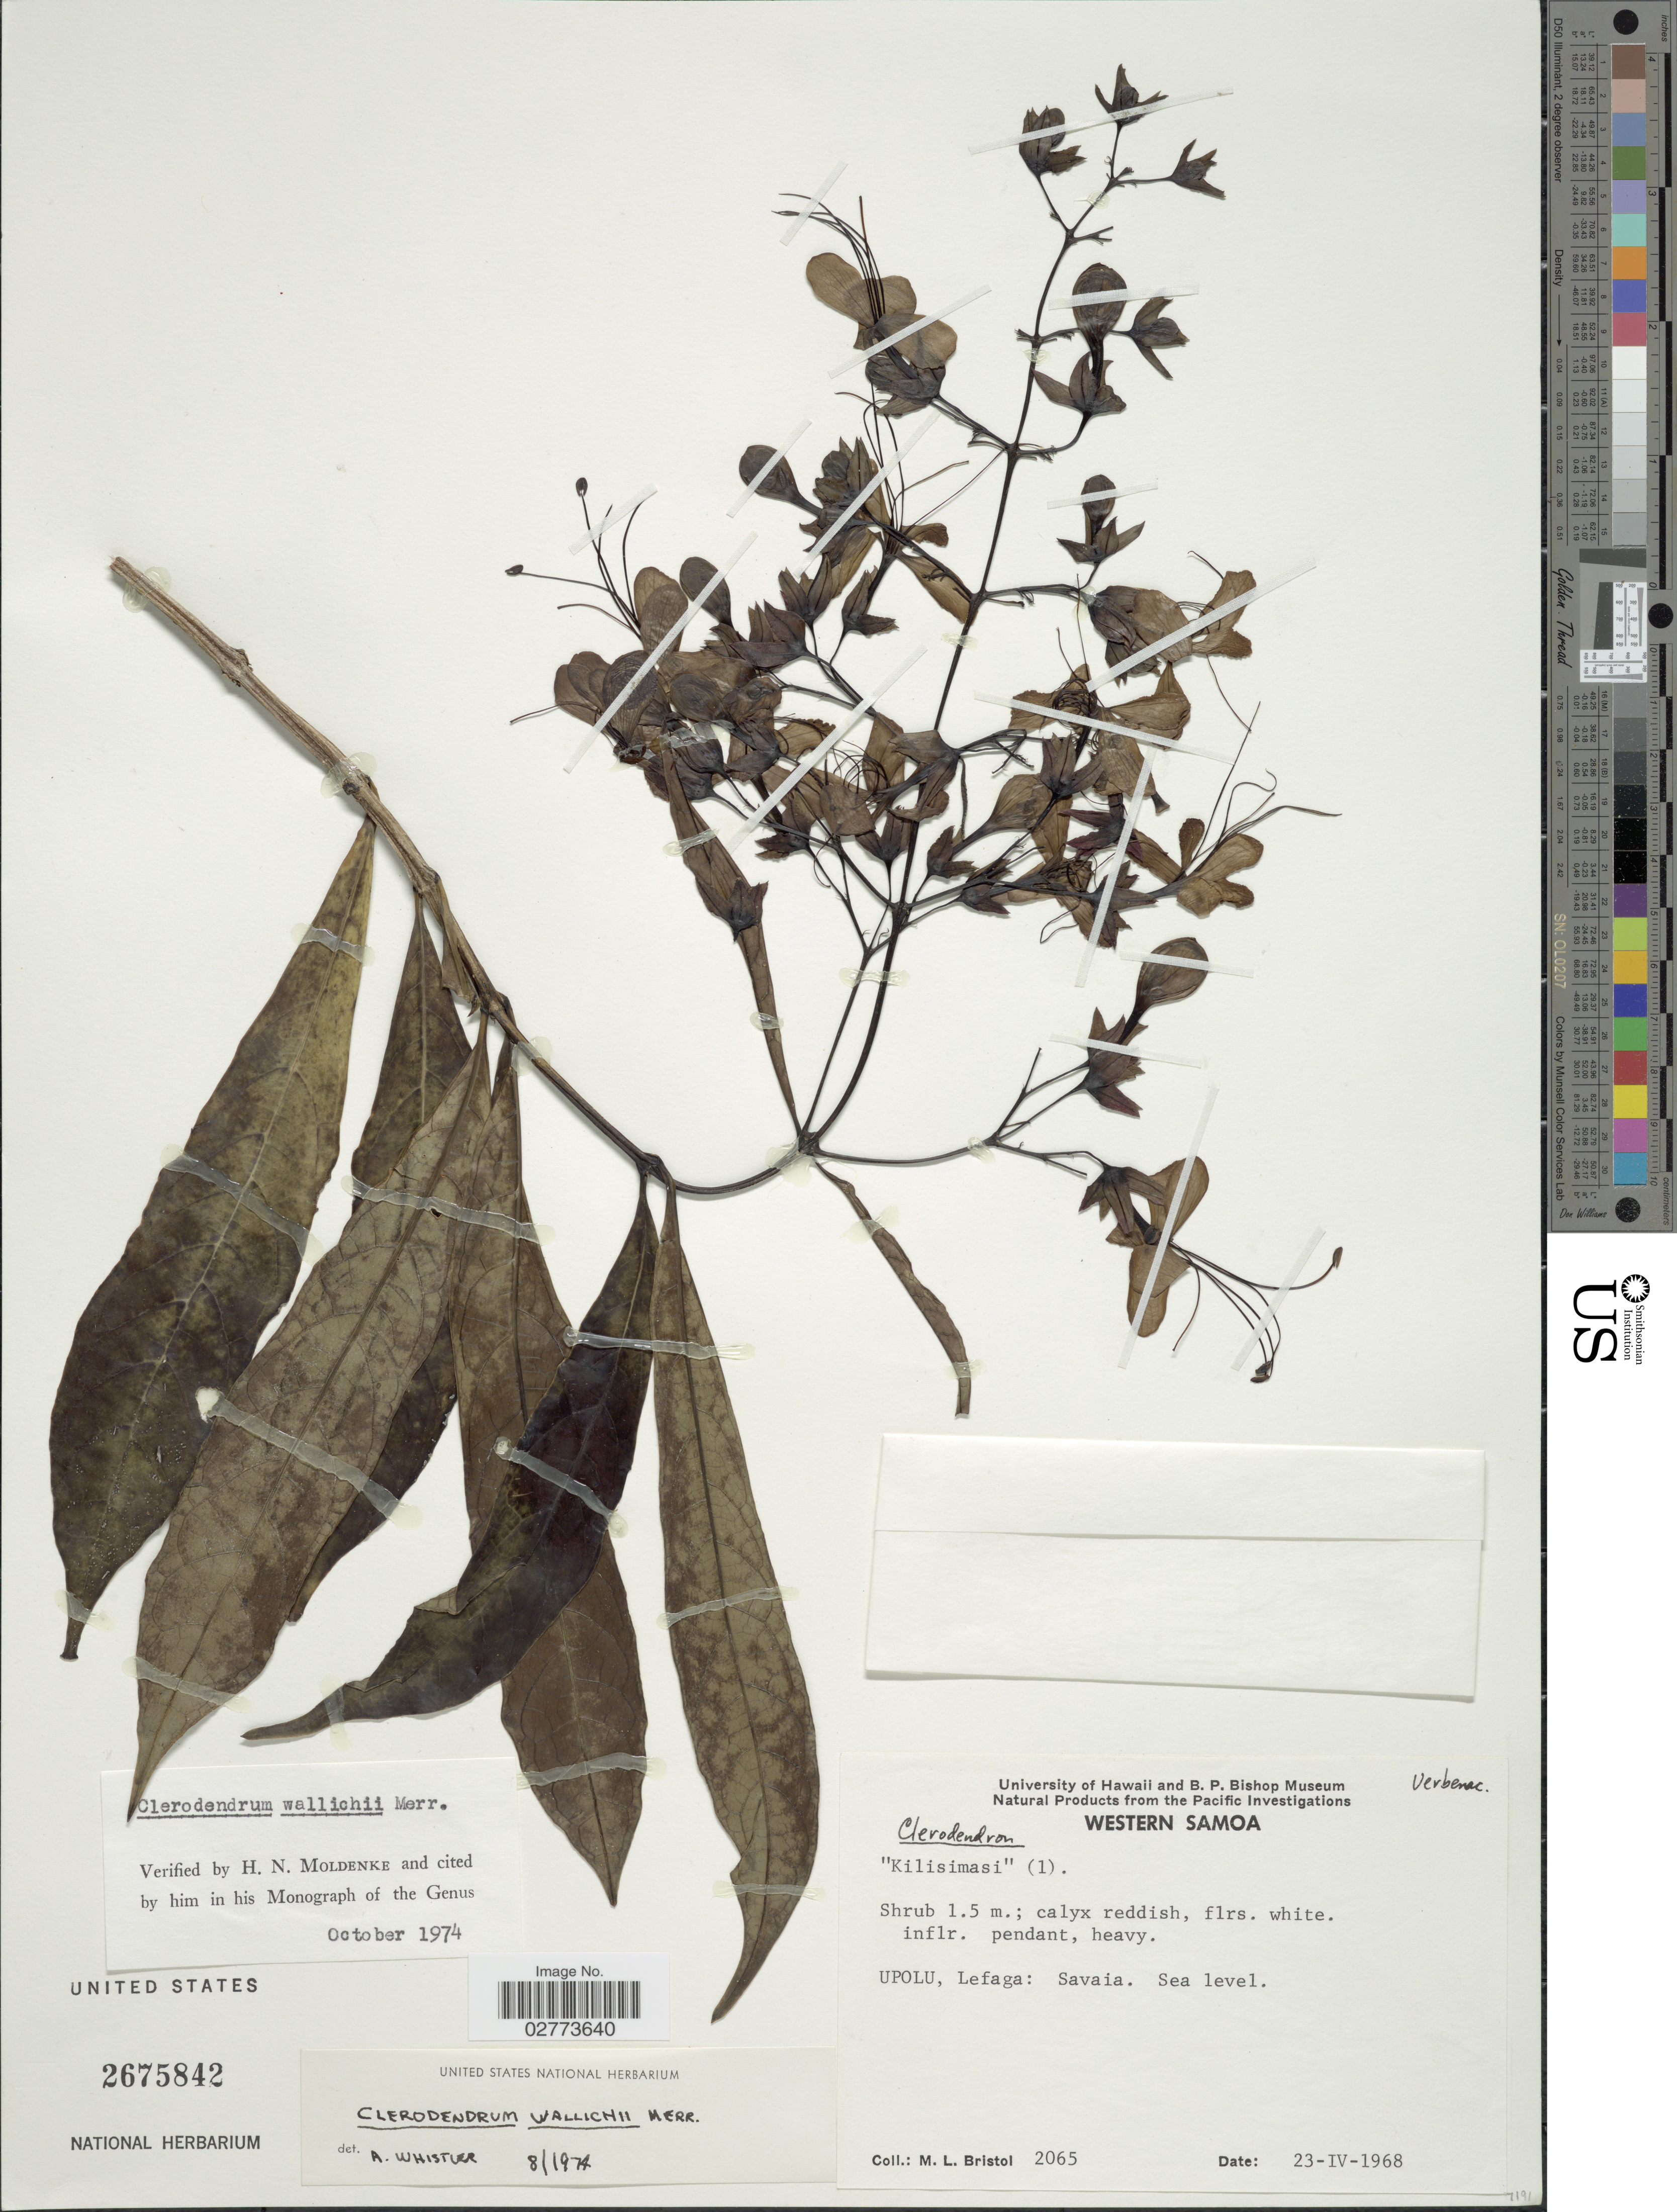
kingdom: Plantae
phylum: Tracheophyta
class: Magnoliopsida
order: Lamiales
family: Lamiaceae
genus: Clerodendrum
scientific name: Clerodendrum wallichii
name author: Merr.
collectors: M. L. Bristol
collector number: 2065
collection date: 1968-04-23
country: Samoa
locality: Upolu, Lefaga: Savaia.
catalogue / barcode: US 2675842